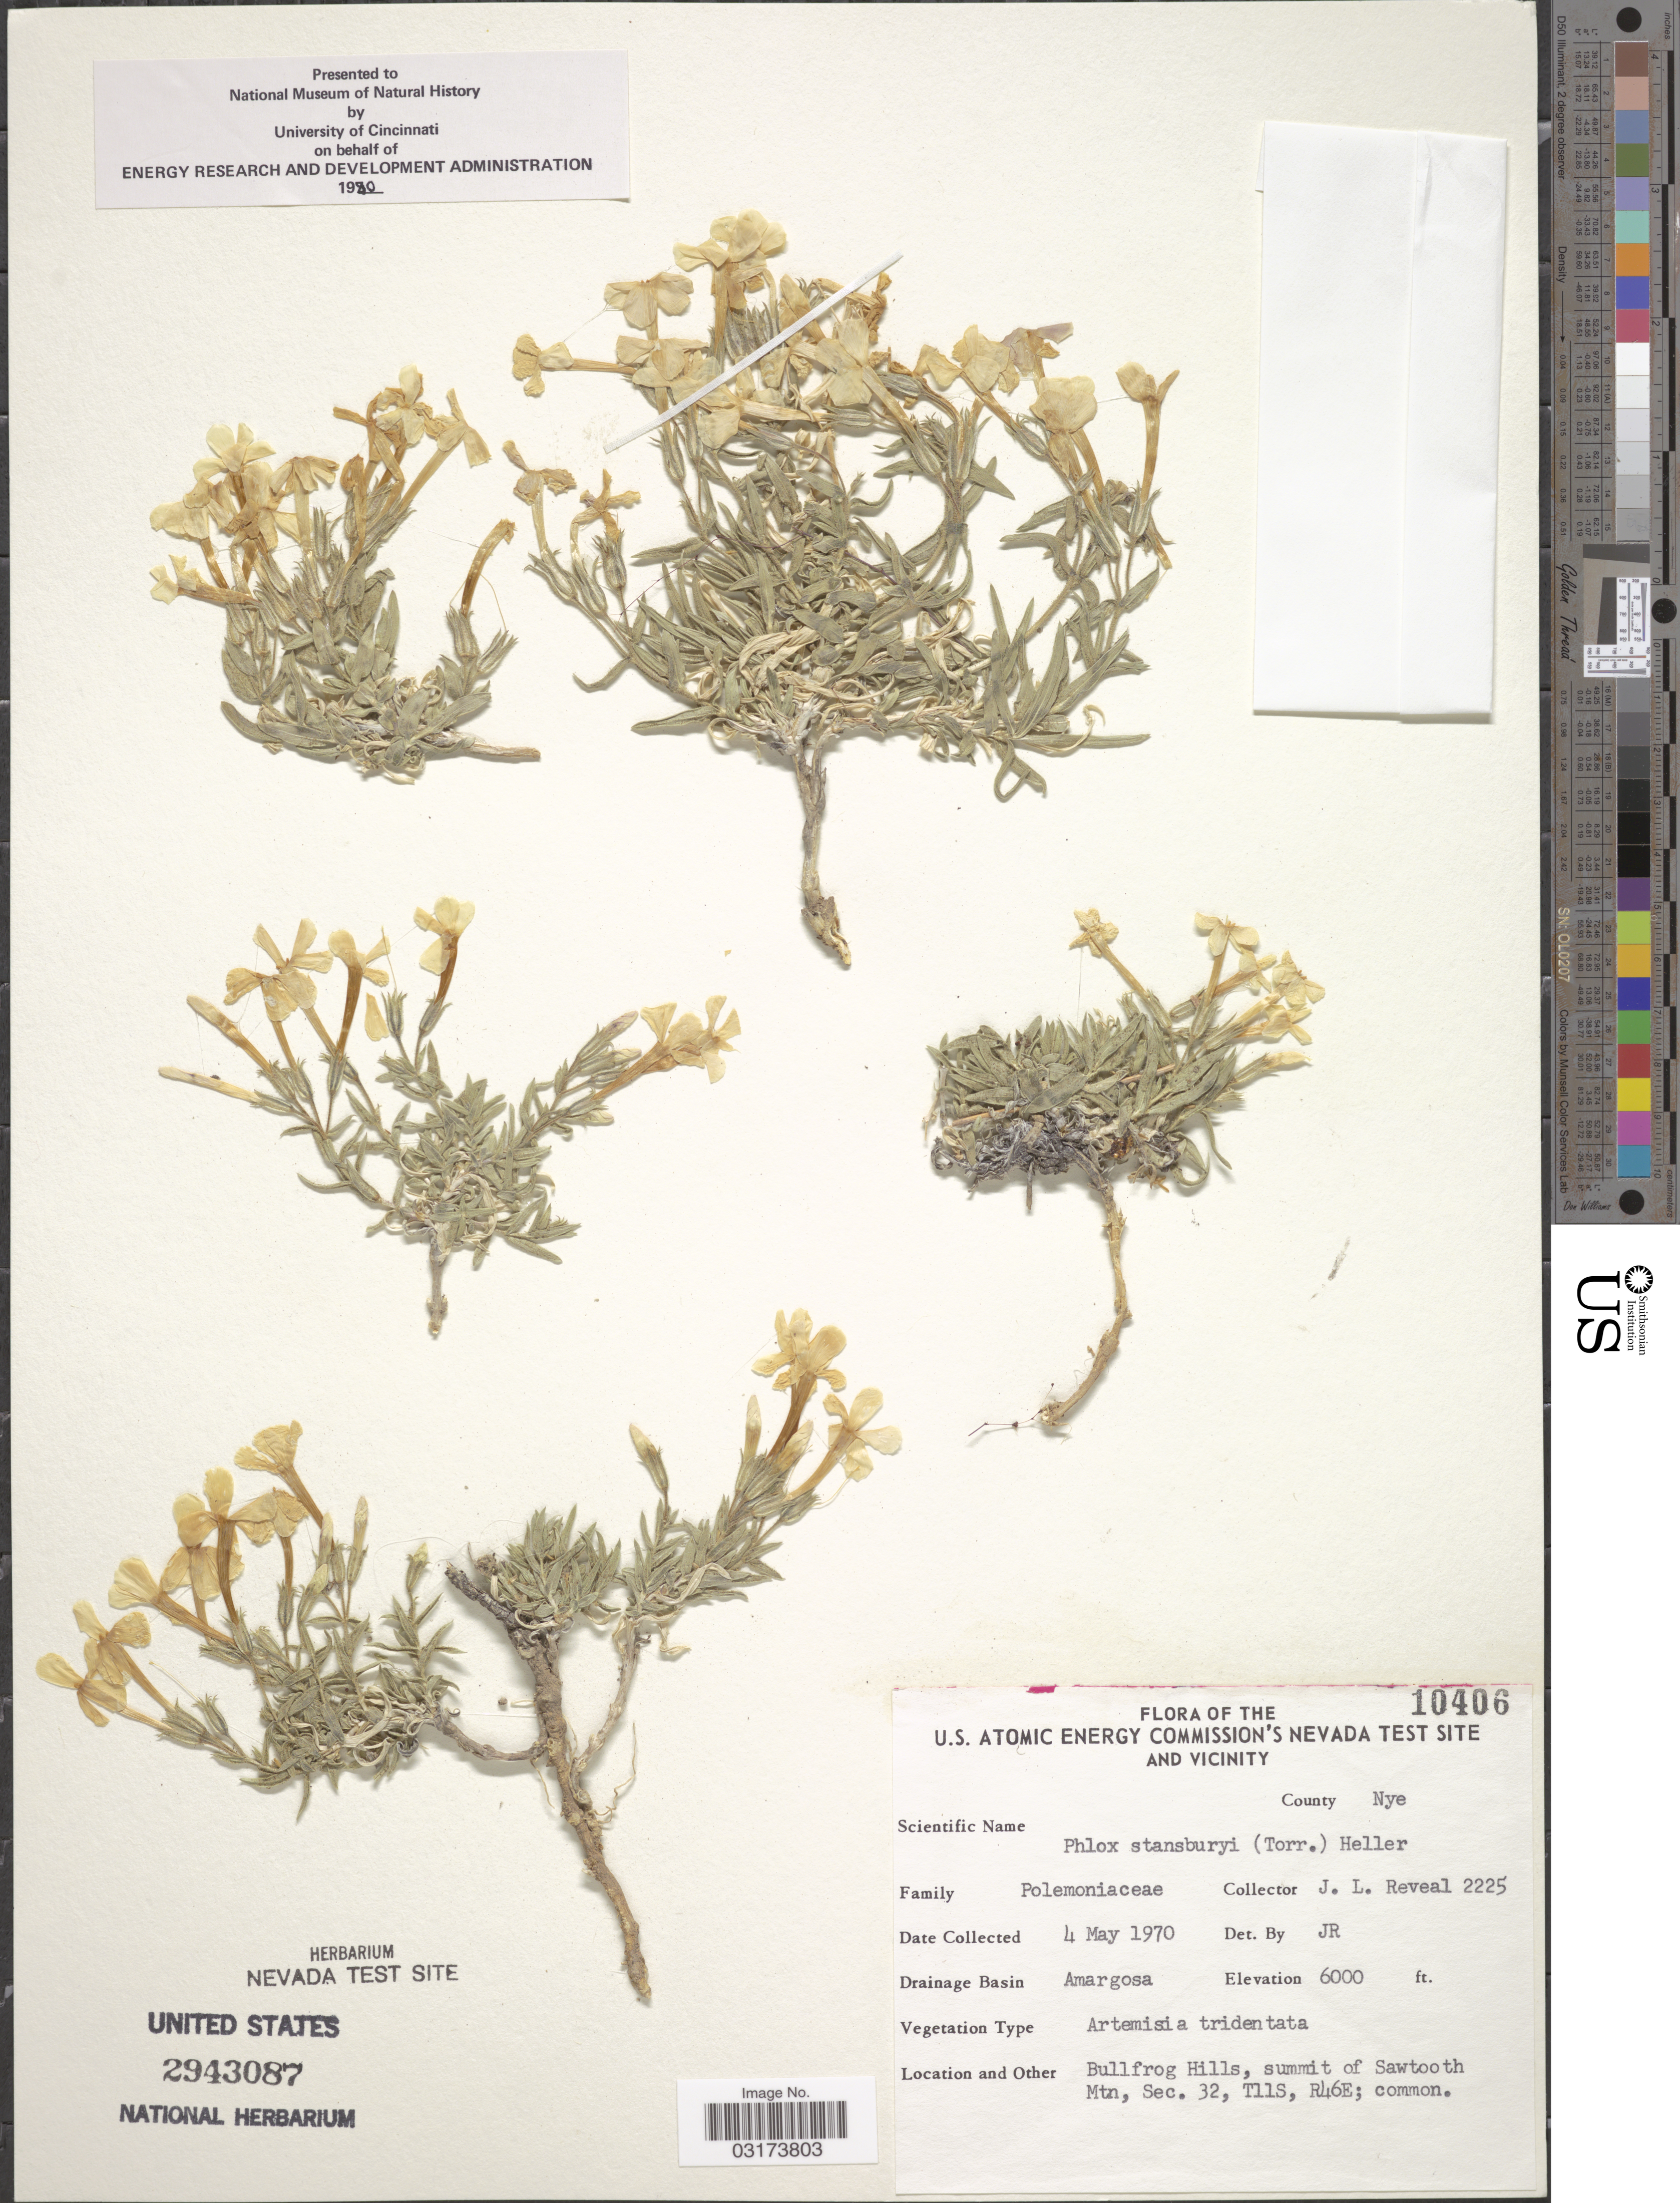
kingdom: Plantae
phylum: Tracheophyta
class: Magnoliopsida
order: Ericales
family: Polemoniaceae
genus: Phlox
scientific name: Phlox stansburyi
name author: (Torr.) A. Heller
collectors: J. L. Reveal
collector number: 10406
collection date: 1970-05-04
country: United States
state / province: Nevada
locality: U.S. Atomic Energy Commision's Nevada Test Site and Vicinity. County Nye. Drainage Amargosa. Bullfrog Hills, summit of Sawtooth Mtn, Sec. 32, T11S, R46E.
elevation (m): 1829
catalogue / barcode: US 2943087